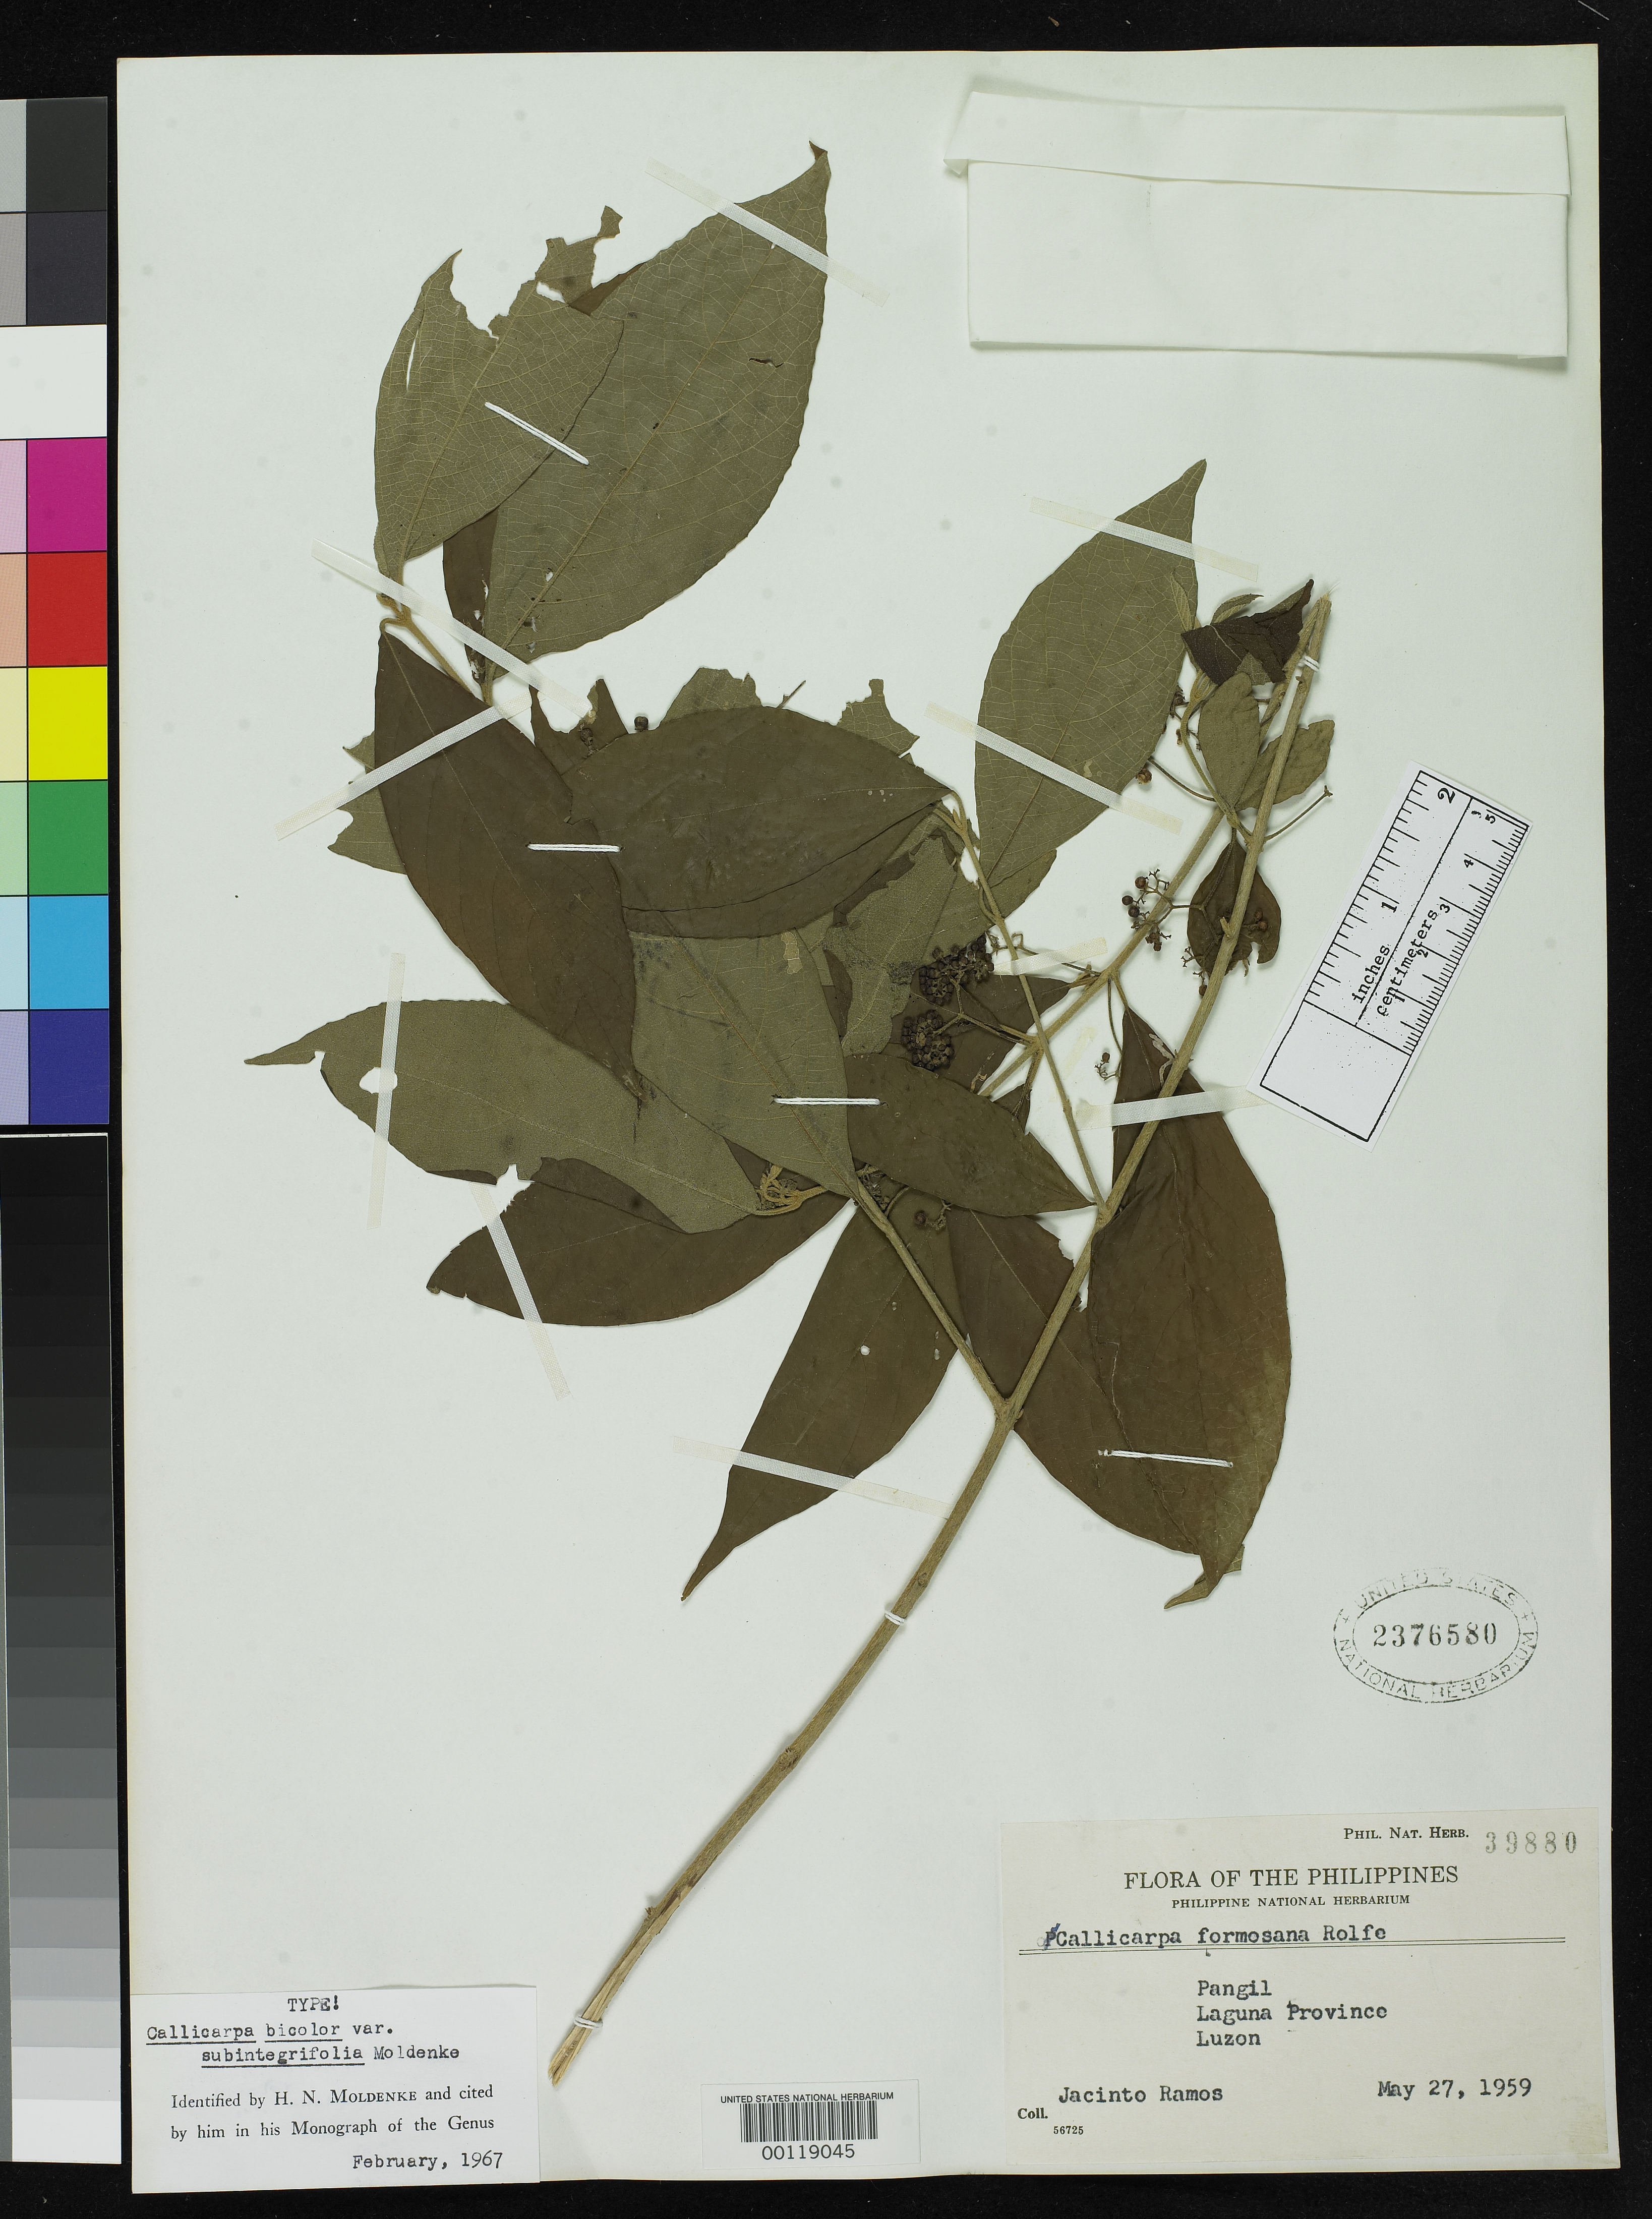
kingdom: Plantae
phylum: Tracheophyta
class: Magnoliopsida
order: Lamiales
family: Lamiaceae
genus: Callicarpa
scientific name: Callicarpa bicolor var. subintegrifolia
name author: Moldenke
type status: Holotype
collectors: J. F. Ramos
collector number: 39880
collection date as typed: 27 May 1959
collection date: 1959-05-27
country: Philippines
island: Luzon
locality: Pangil.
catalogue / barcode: US 2376580